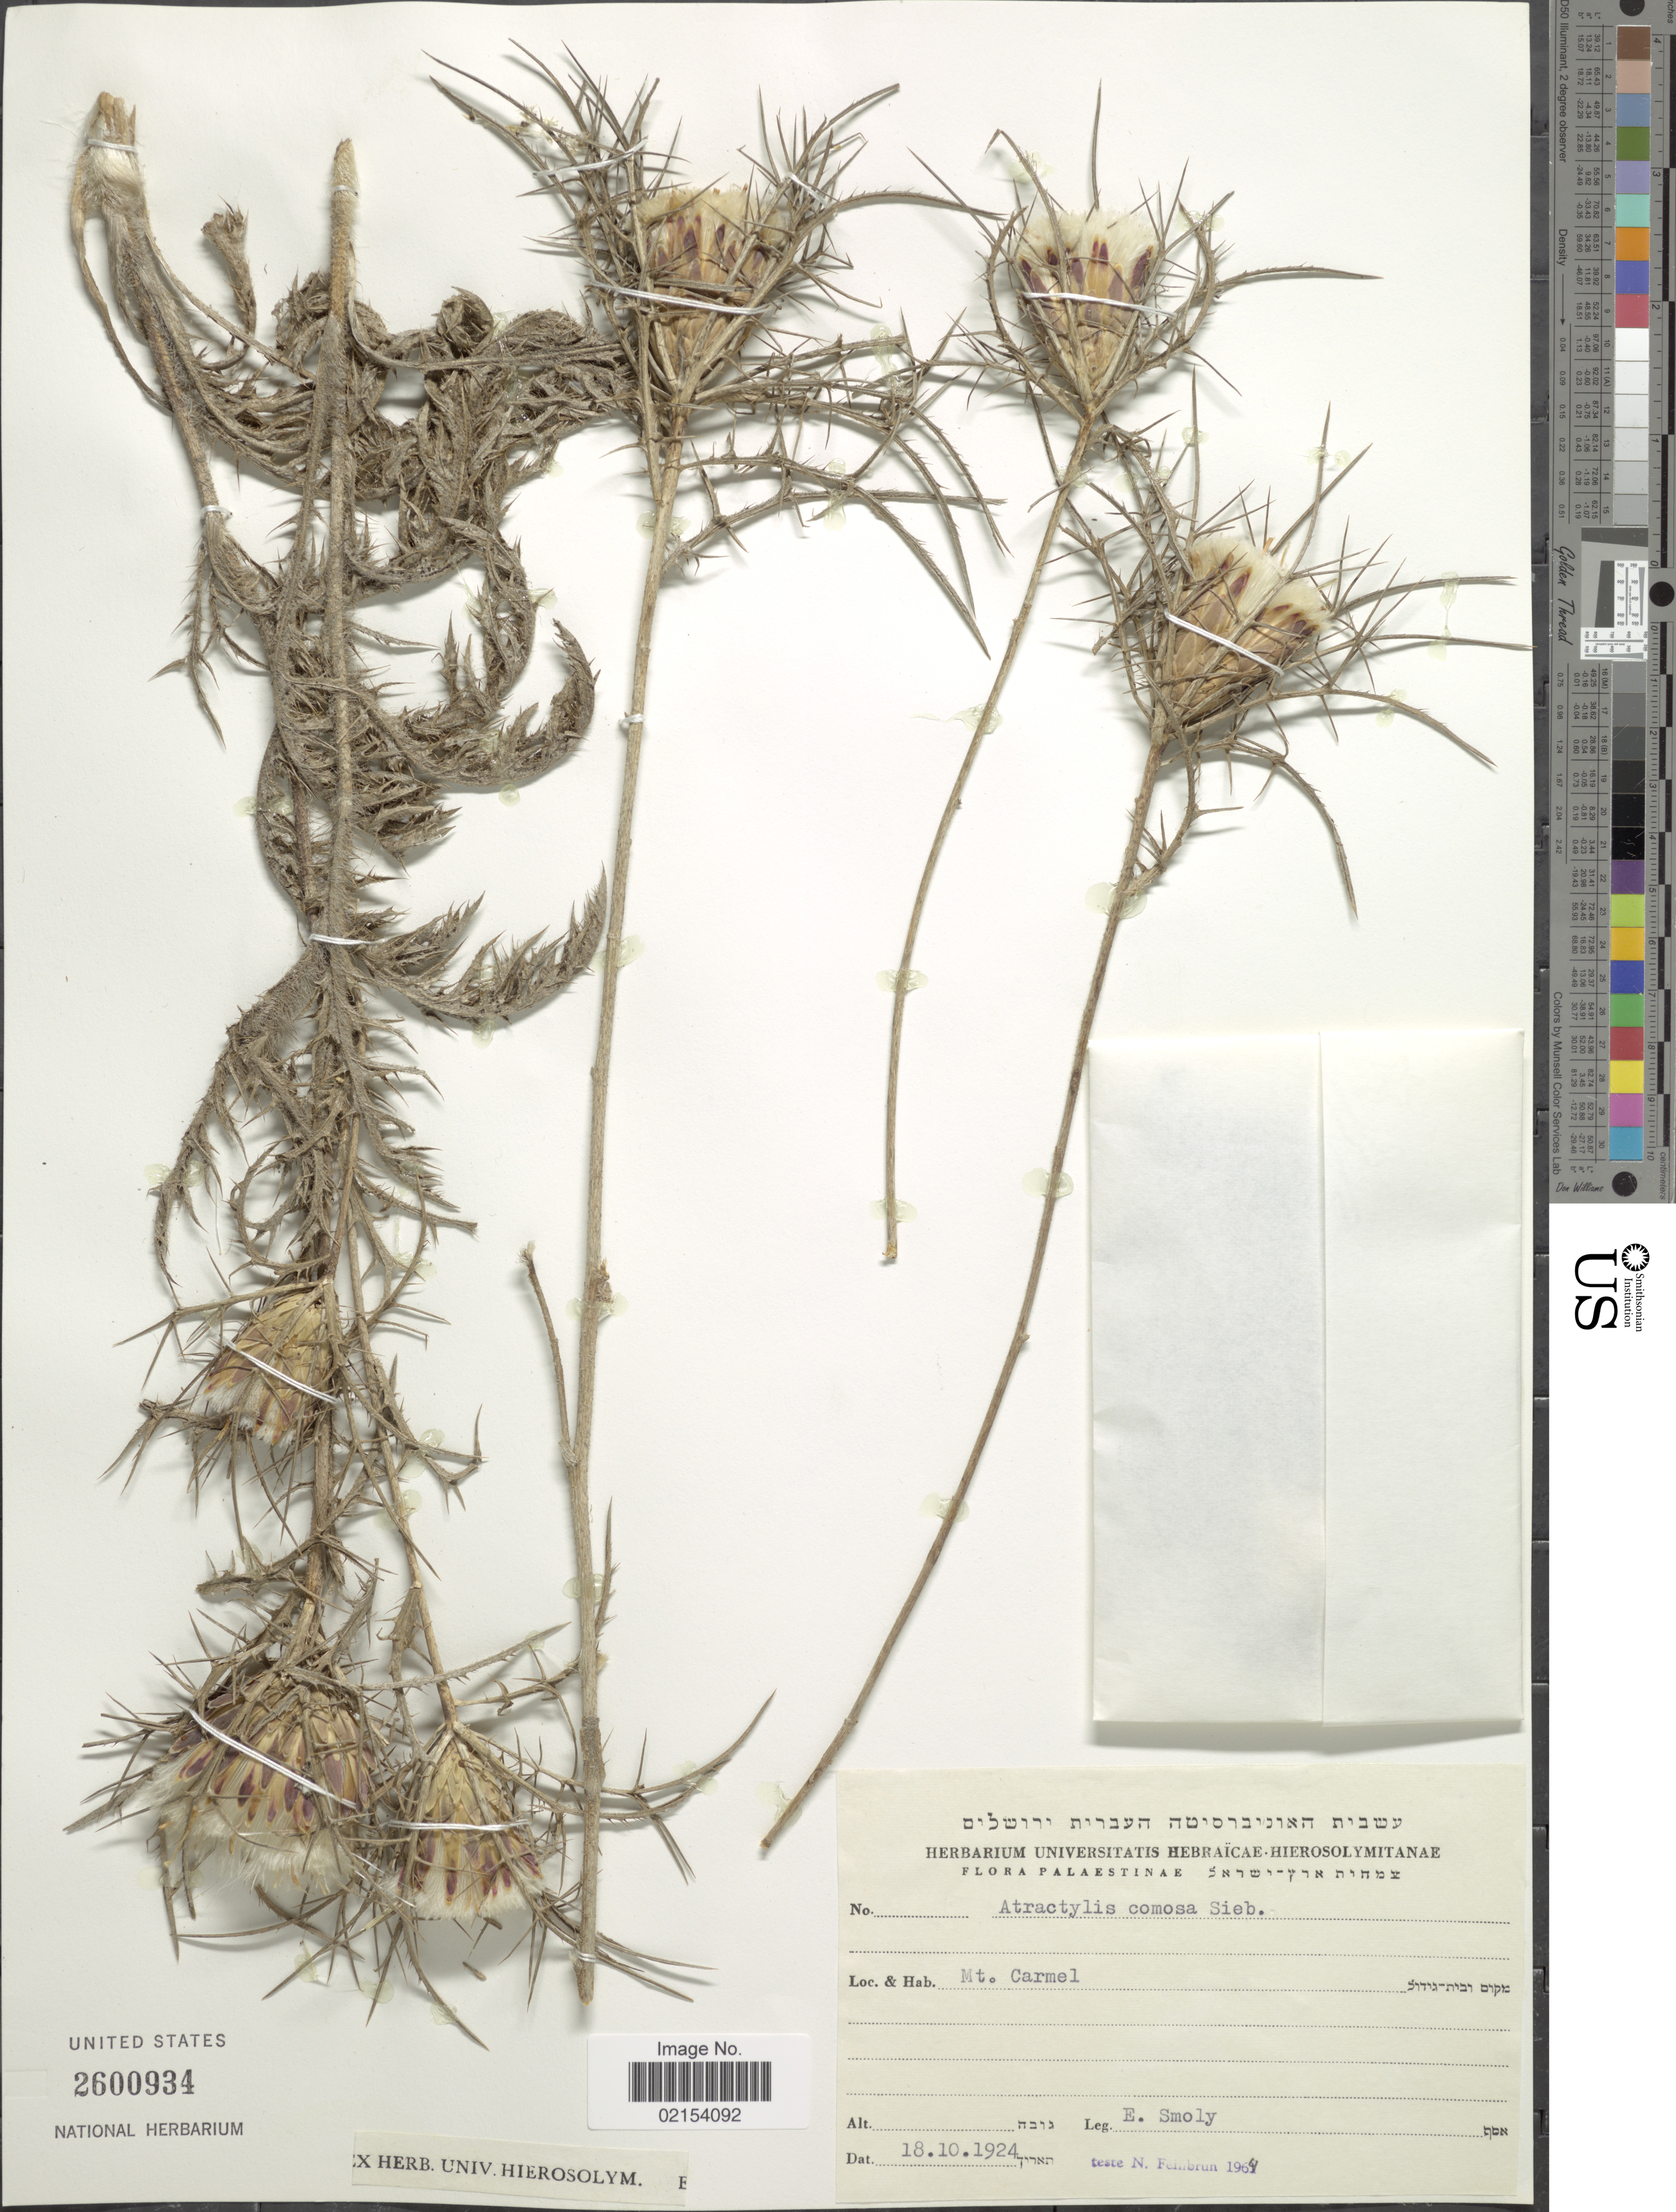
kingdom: Plantae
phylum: Tracheophyta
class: Magnoliopsida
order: Asterales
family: Asteraceae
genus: Carlina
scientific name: Carlina comosa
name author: (Spreng.) Greuter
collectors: E. Smoly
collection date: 1924-10-18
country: Israel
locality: Mt. Carmel. Palaestinae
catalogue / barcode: US 2600934